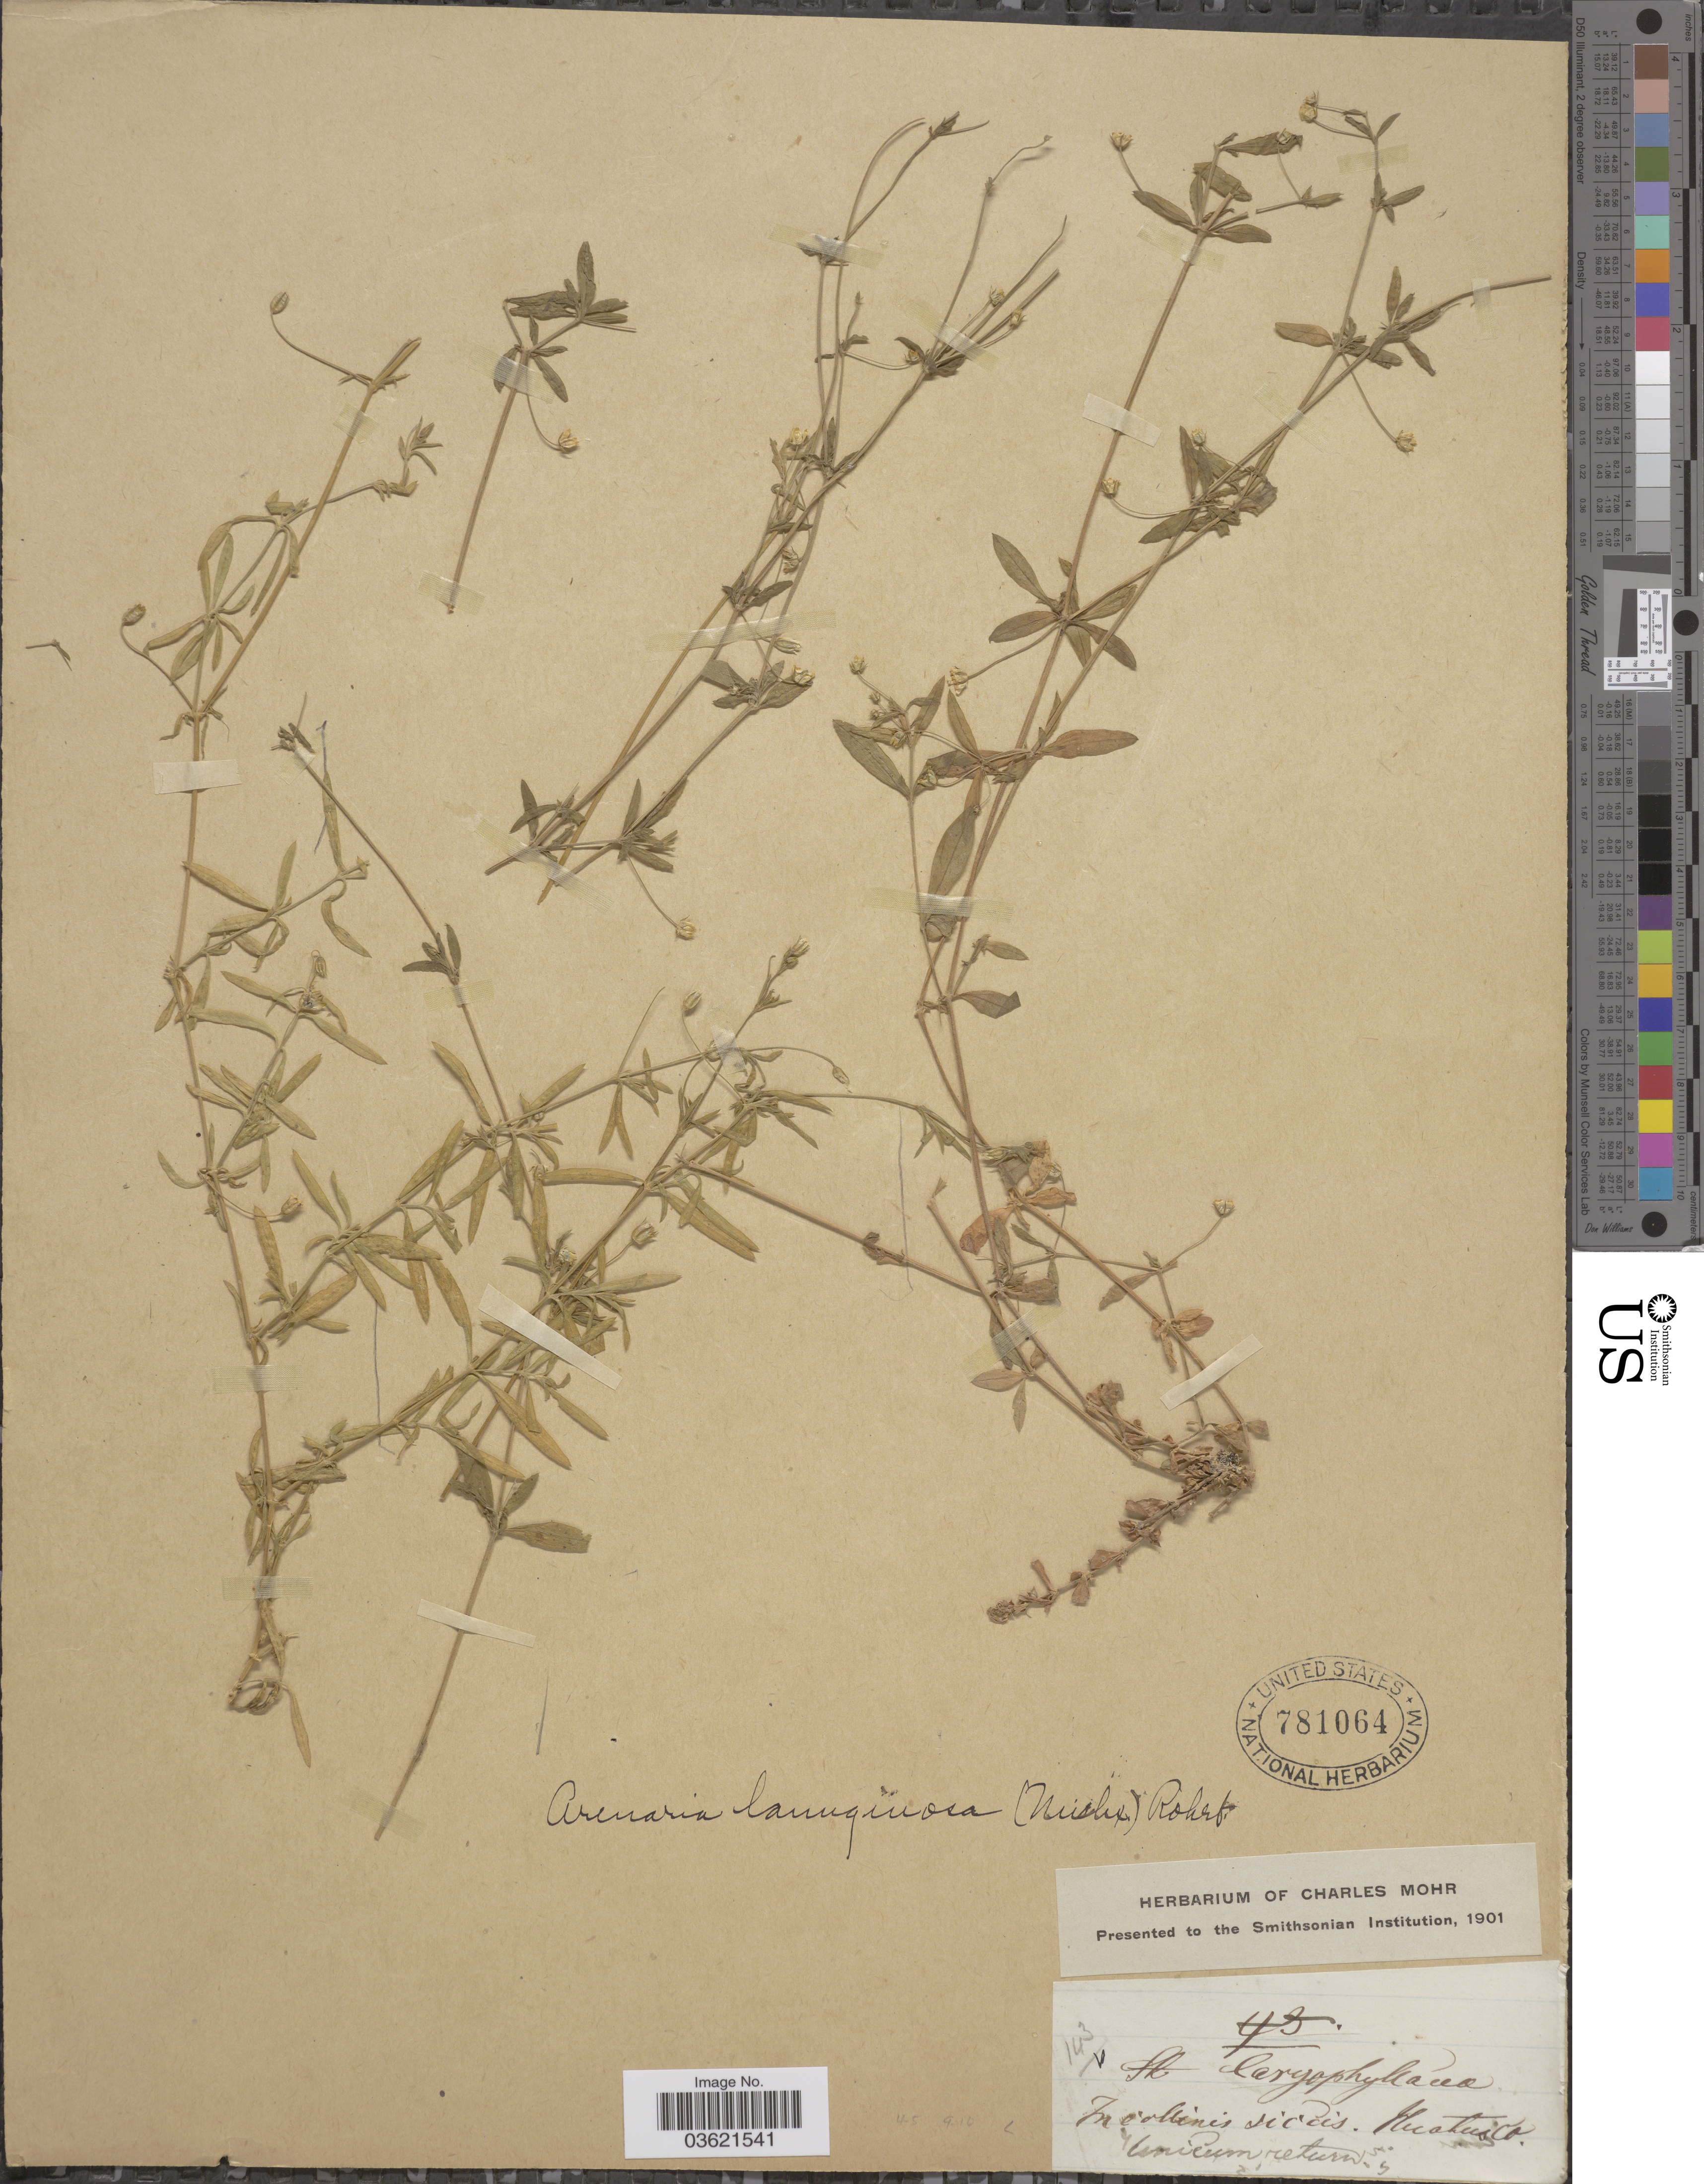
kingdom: Plantae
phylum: Tracheophyta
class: Magnoliopsida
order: Caryophyllales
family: Caryophyllaceae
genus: Arenaria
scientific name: Arenaria lanuginosa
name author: (Michx.) Rohrb.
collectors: ex herb. Charles Mohr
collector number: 143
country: Mexico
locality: Huatusco.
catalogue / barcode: US 781064